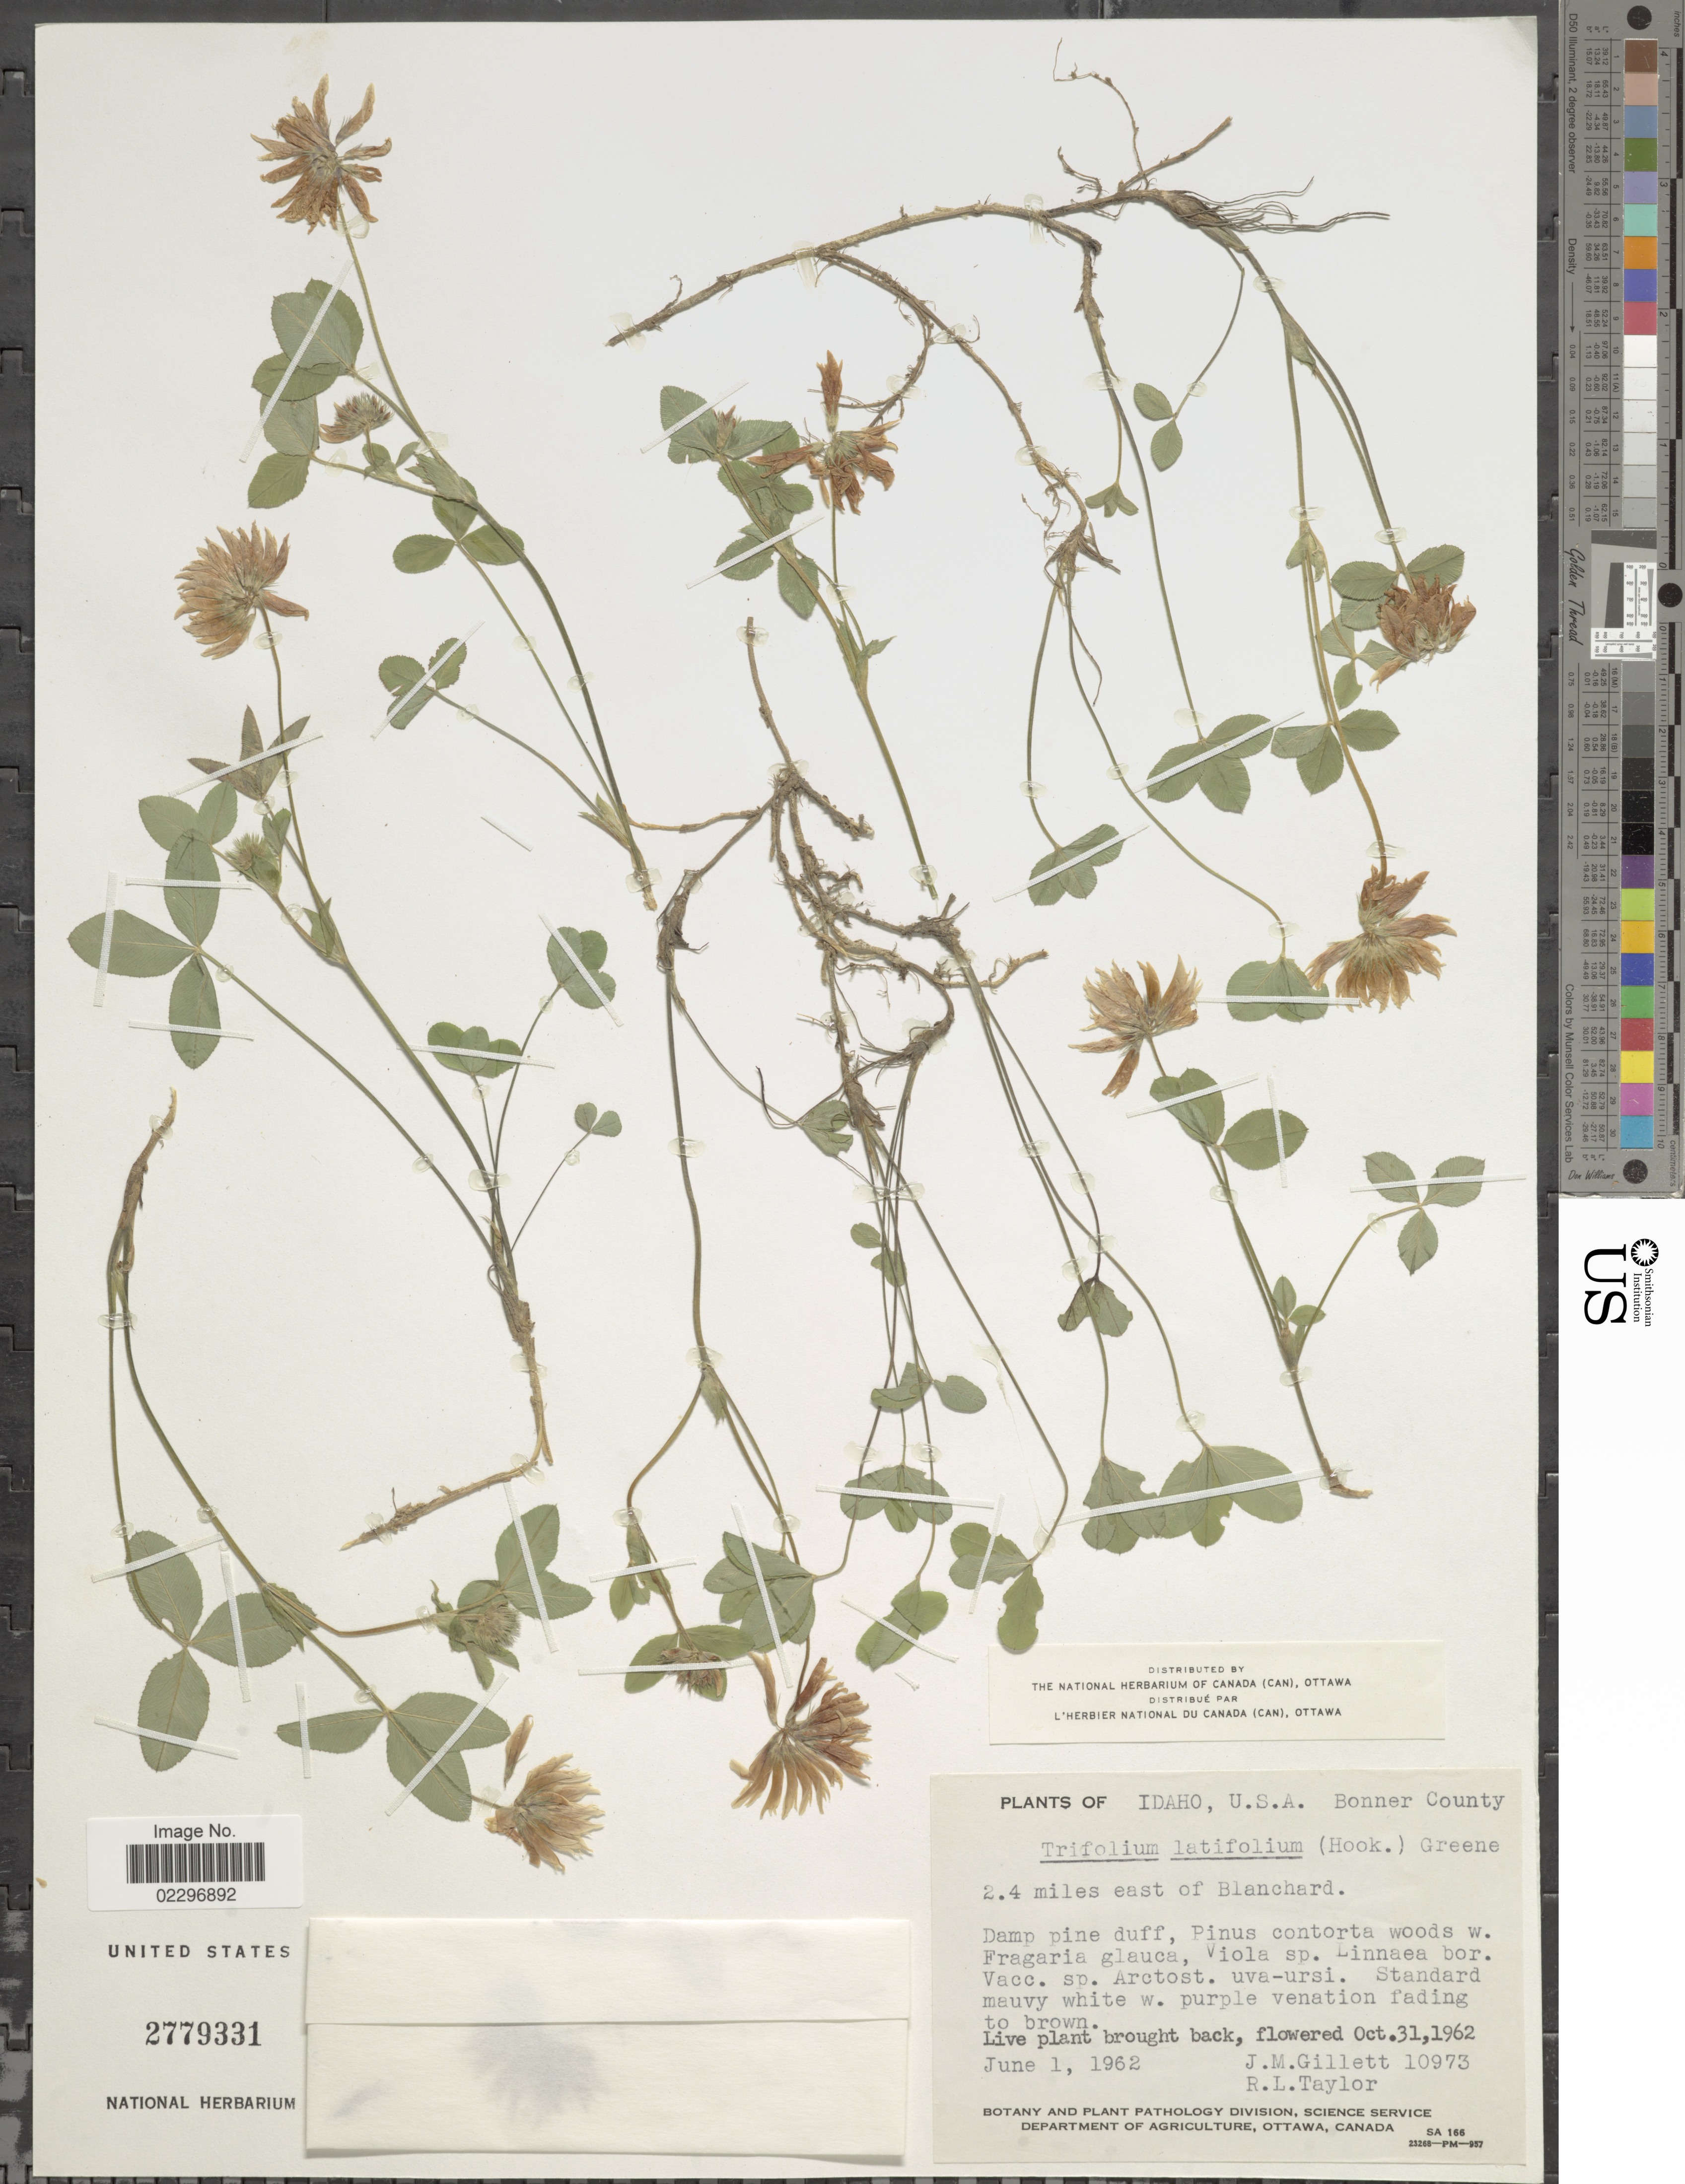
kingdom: Plantae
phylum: Tracheophyta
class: Magnoliopsida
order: Fabales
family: Fabaceae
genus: Trifolium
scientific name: Trifolium latifolium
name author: (Hook.) Greene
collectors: J. M. Gillet & R. Taylor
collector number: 10973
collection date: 1962-06-01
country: United States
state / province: Idaho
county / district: Bonner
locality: Bonner County, 2.4 miles east of Blanchard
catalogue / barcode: US 2779331